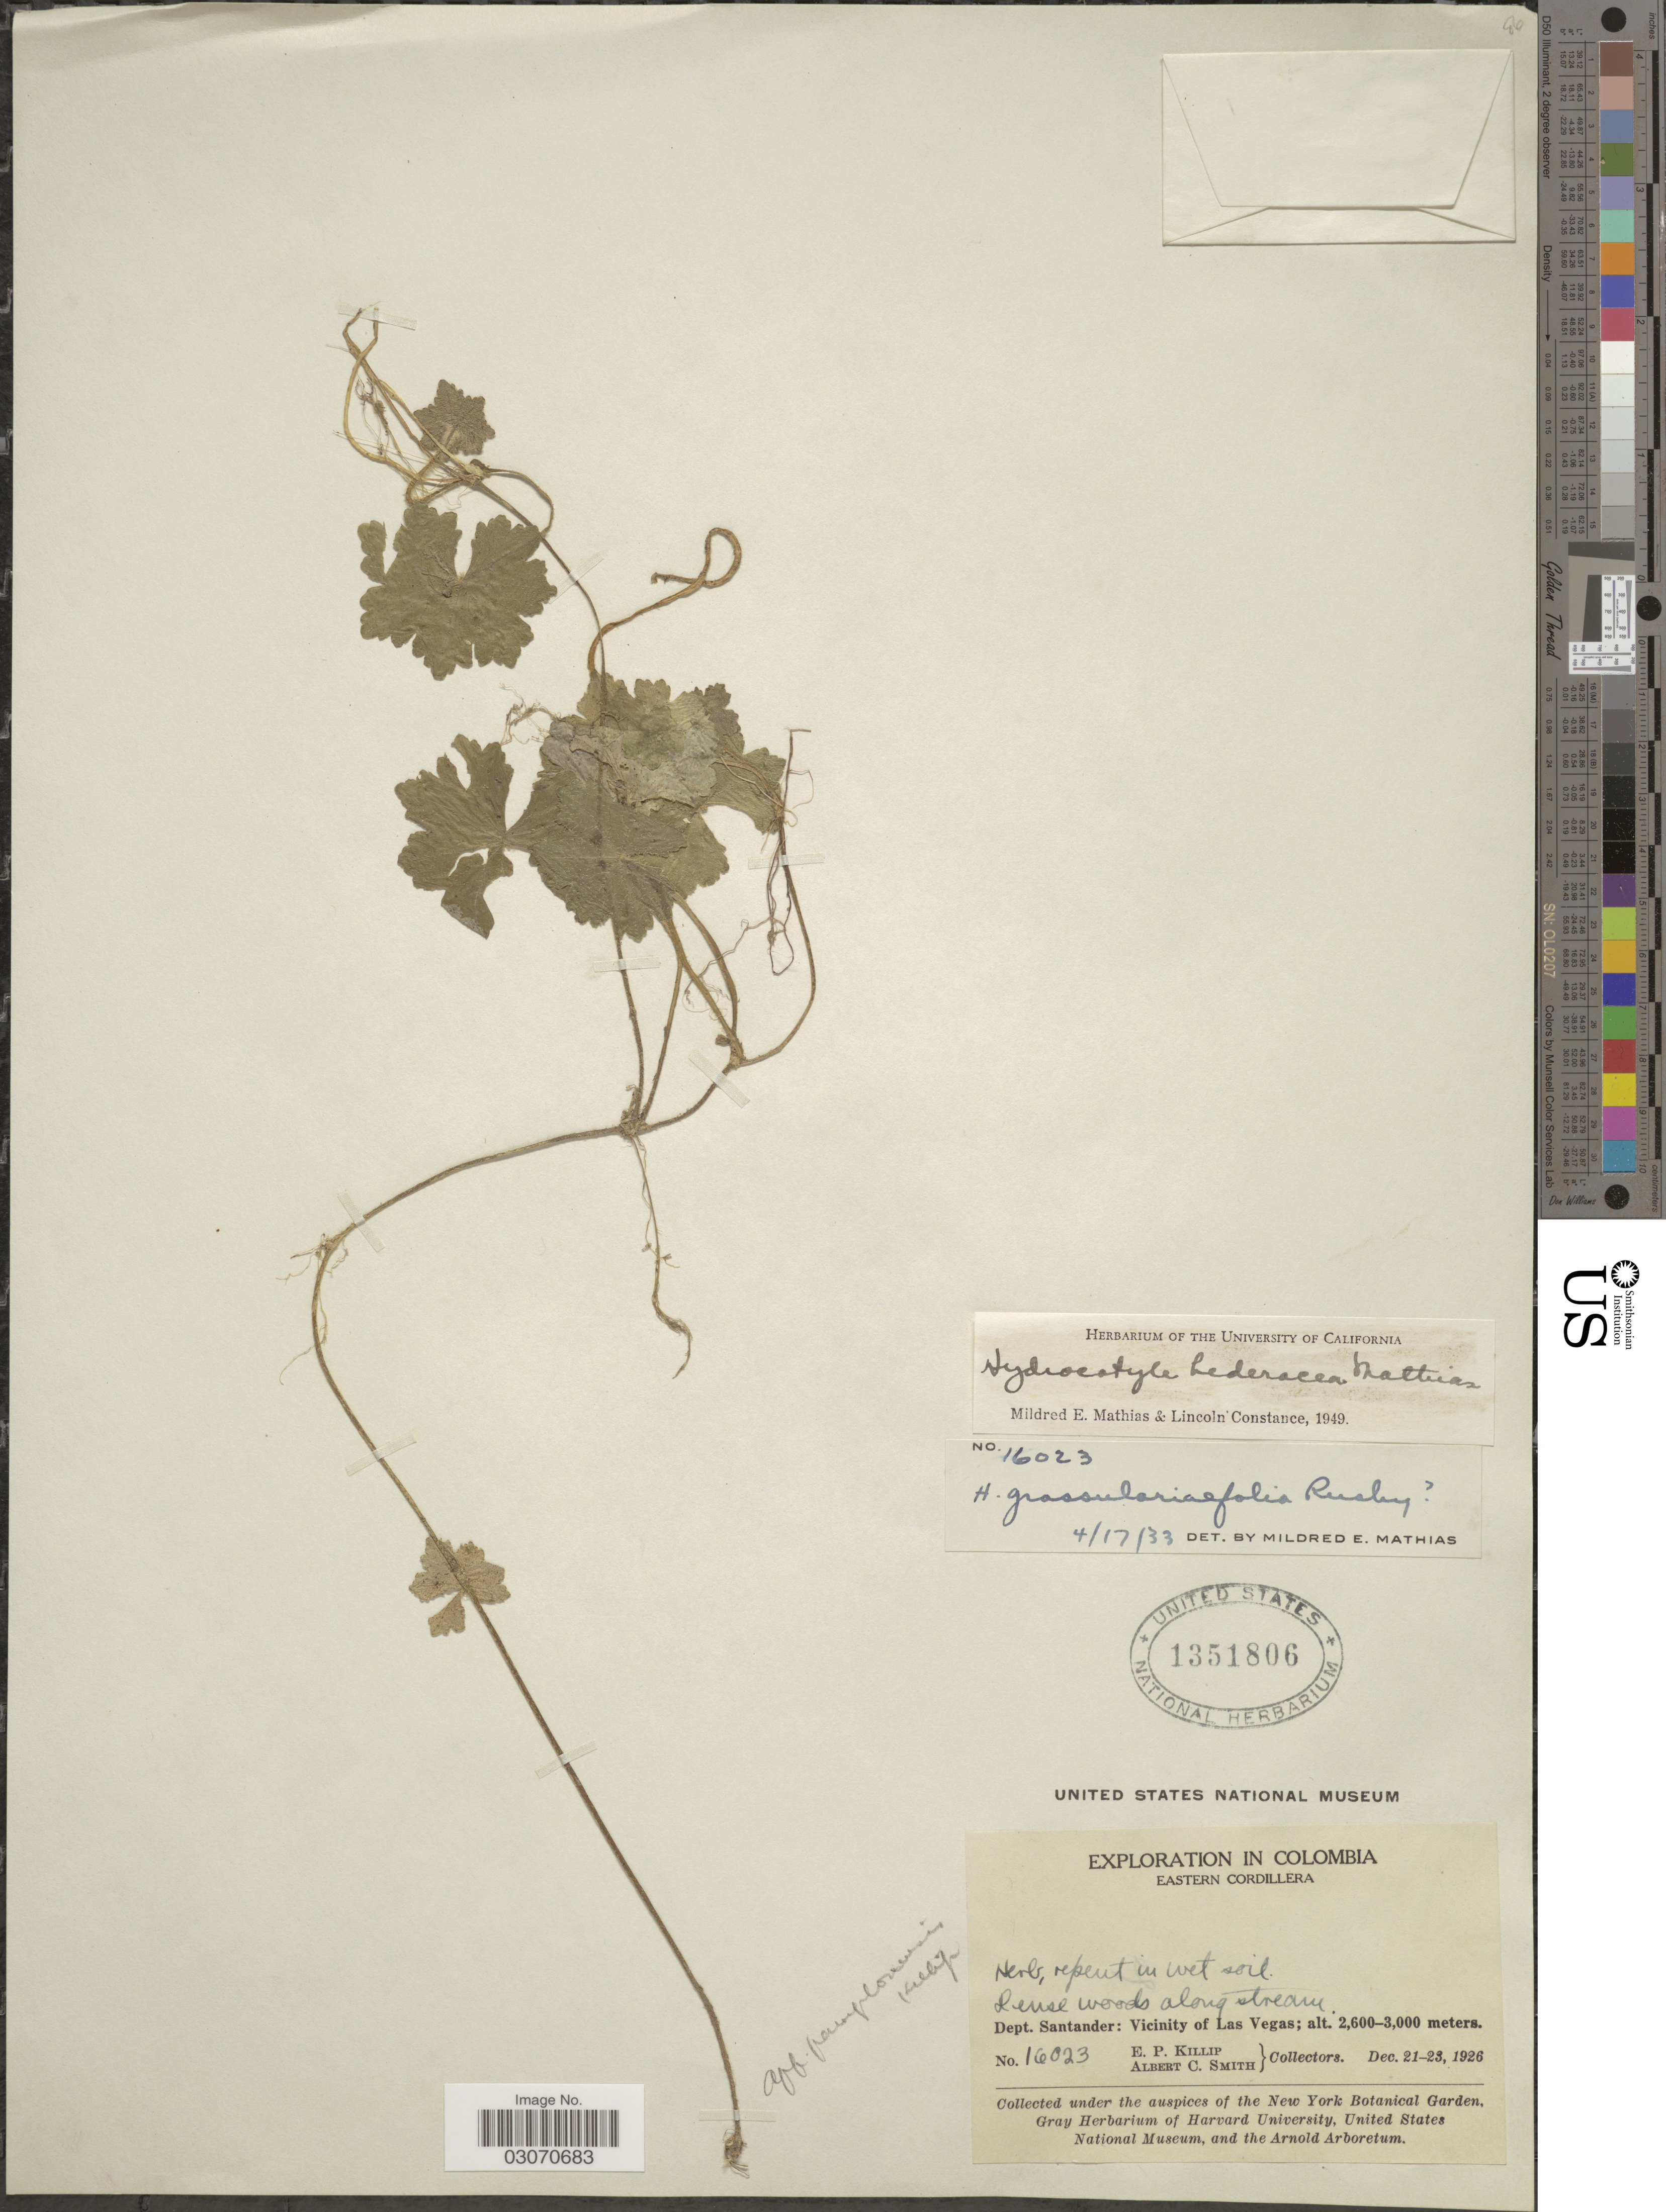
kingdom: Plantae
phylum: Tracheophyta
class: Magnoliopsida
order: Apiales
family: Araliaceae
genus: Hydrocotyle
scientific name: Hydrocotyle hederacea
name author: Mathias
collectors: E. P. Killip & A. C. Smith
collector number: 16023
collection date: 1926-12-21/1926-12-23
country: Colombia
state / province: Santander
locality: Eastern Cordillera, Dept. Santander: Vicinity of Las Vegas.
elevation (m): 2600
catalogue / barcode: US 1351806